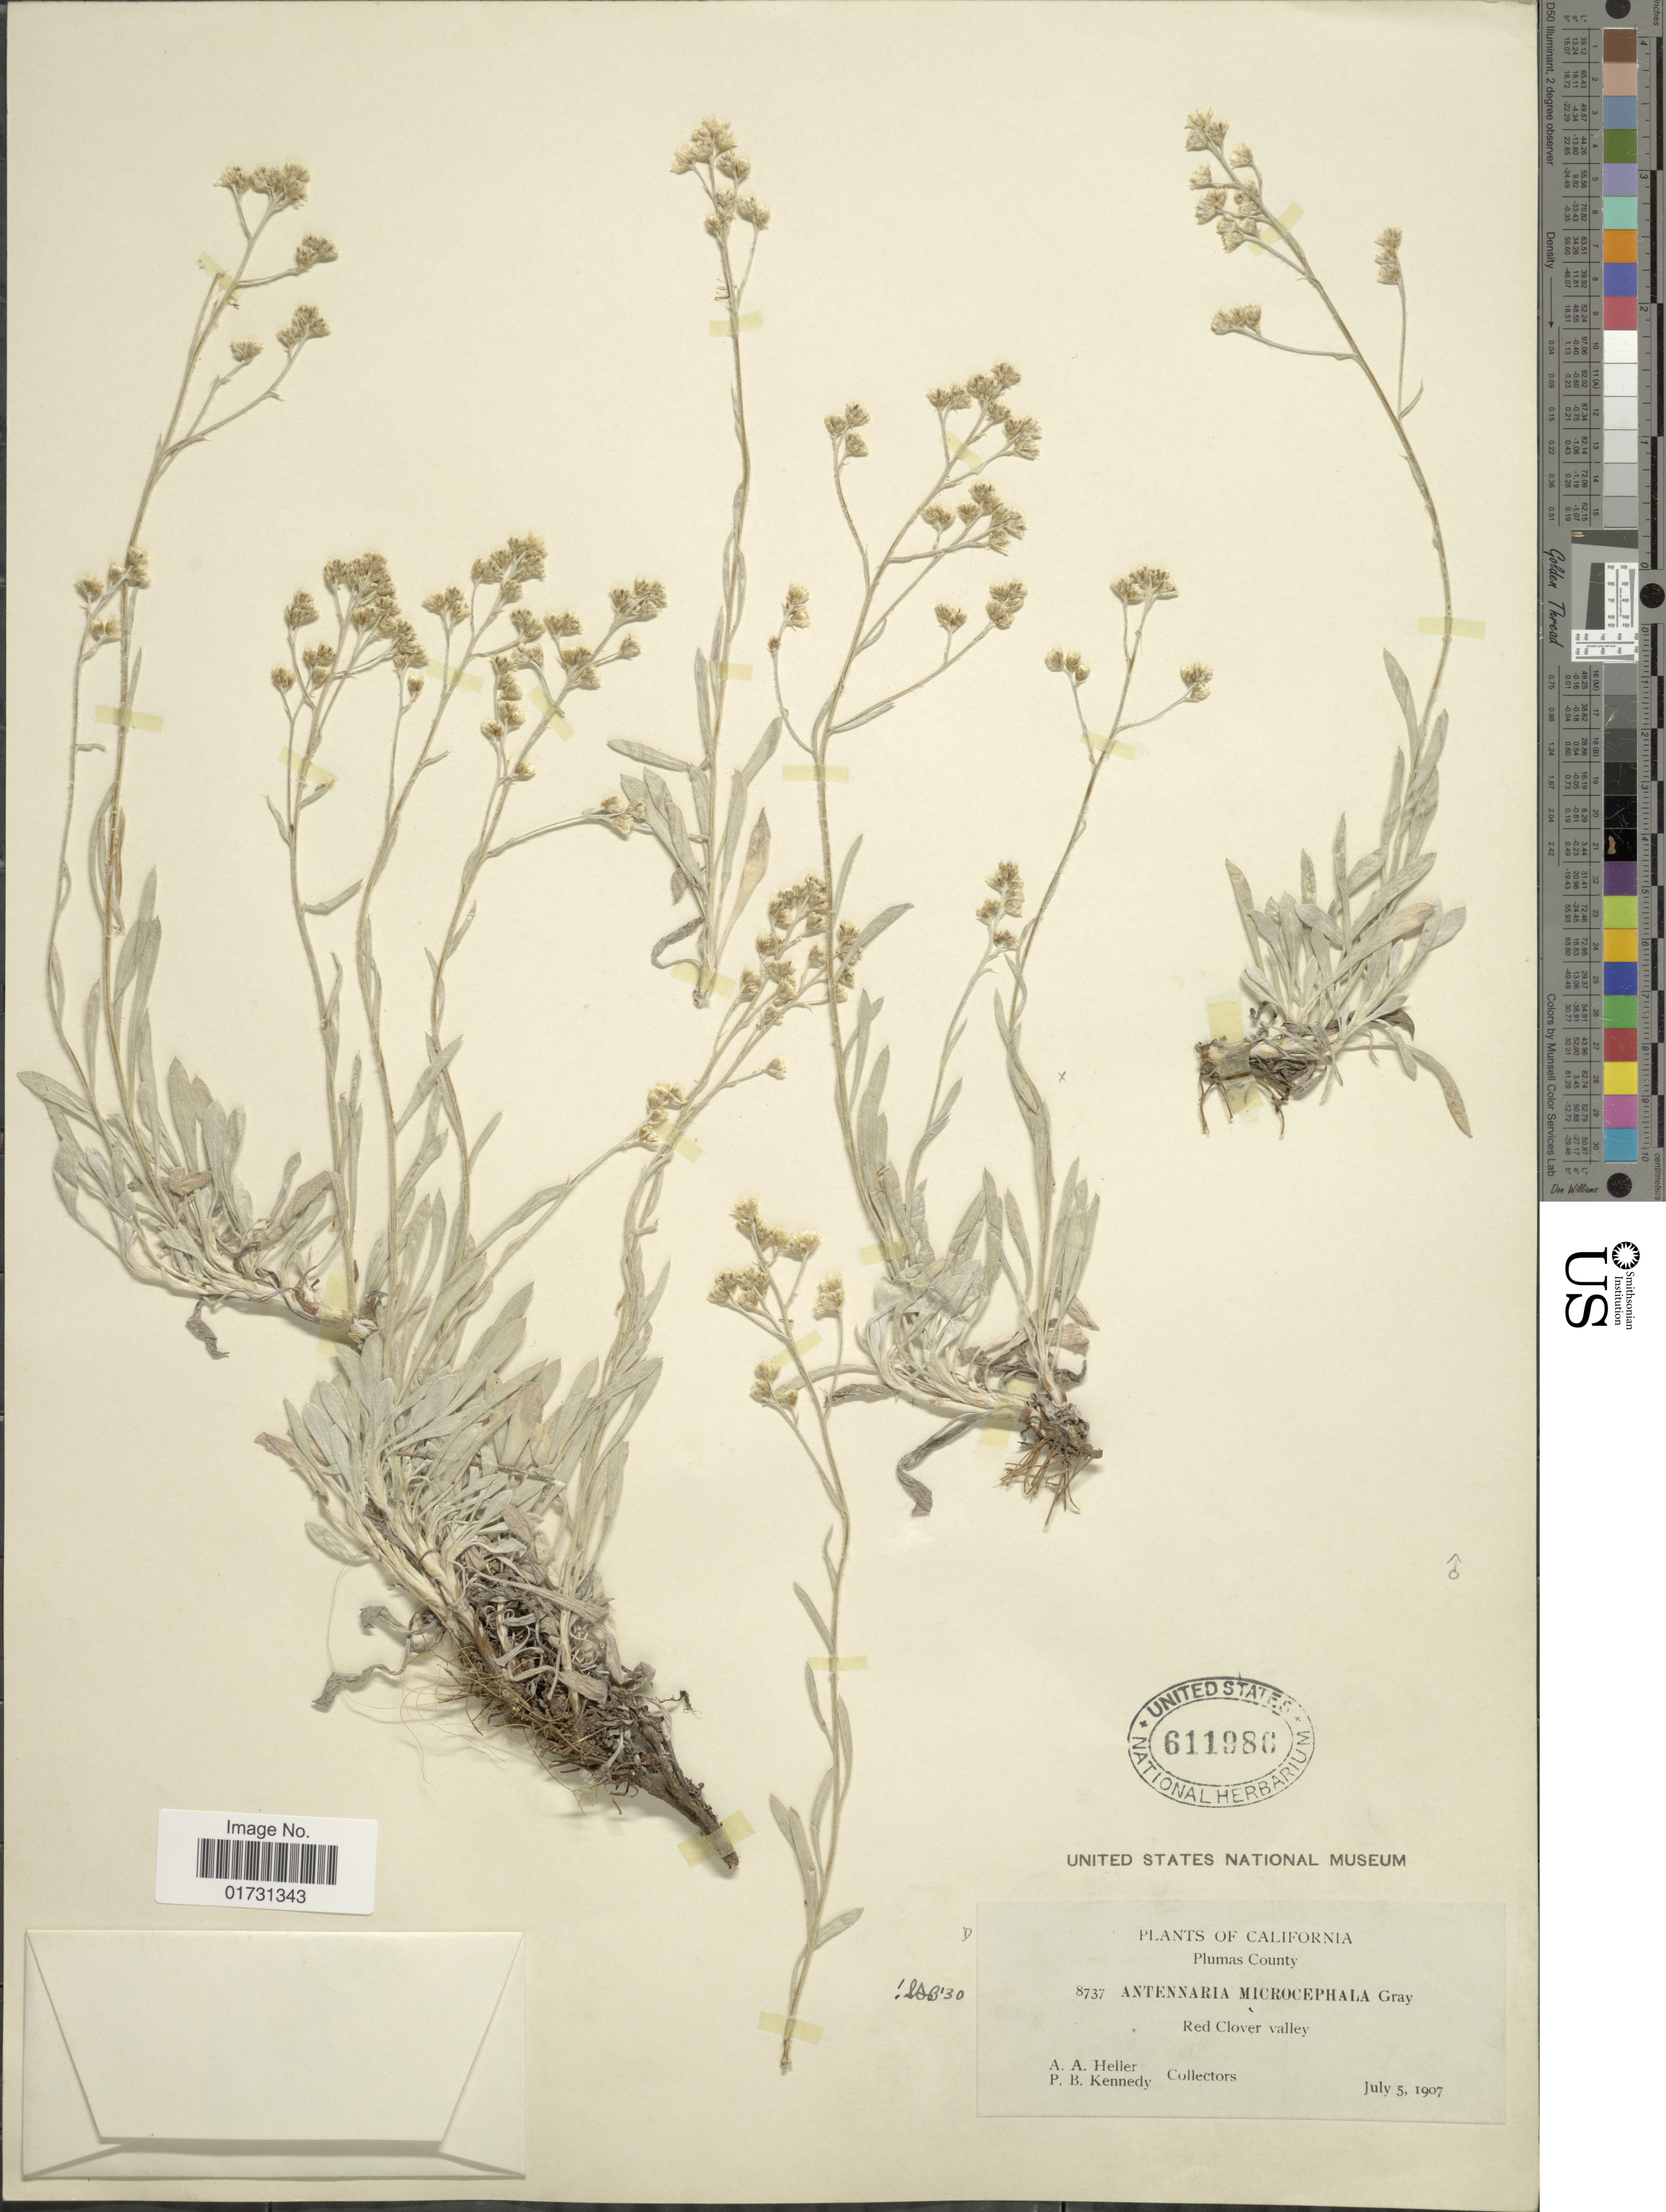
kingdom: Plantae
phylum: Tracheophyta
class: Magnoliopsida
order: Asterales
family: Asteraceae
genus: Antennaria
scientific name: Antennaria microcephala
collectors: A. A. Heller & P. B. Kennedy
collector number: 8737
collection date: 1907-07-05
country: United States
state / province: California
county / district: Plumas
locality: Plumas County, Red Clover valley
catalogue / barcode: US 611986